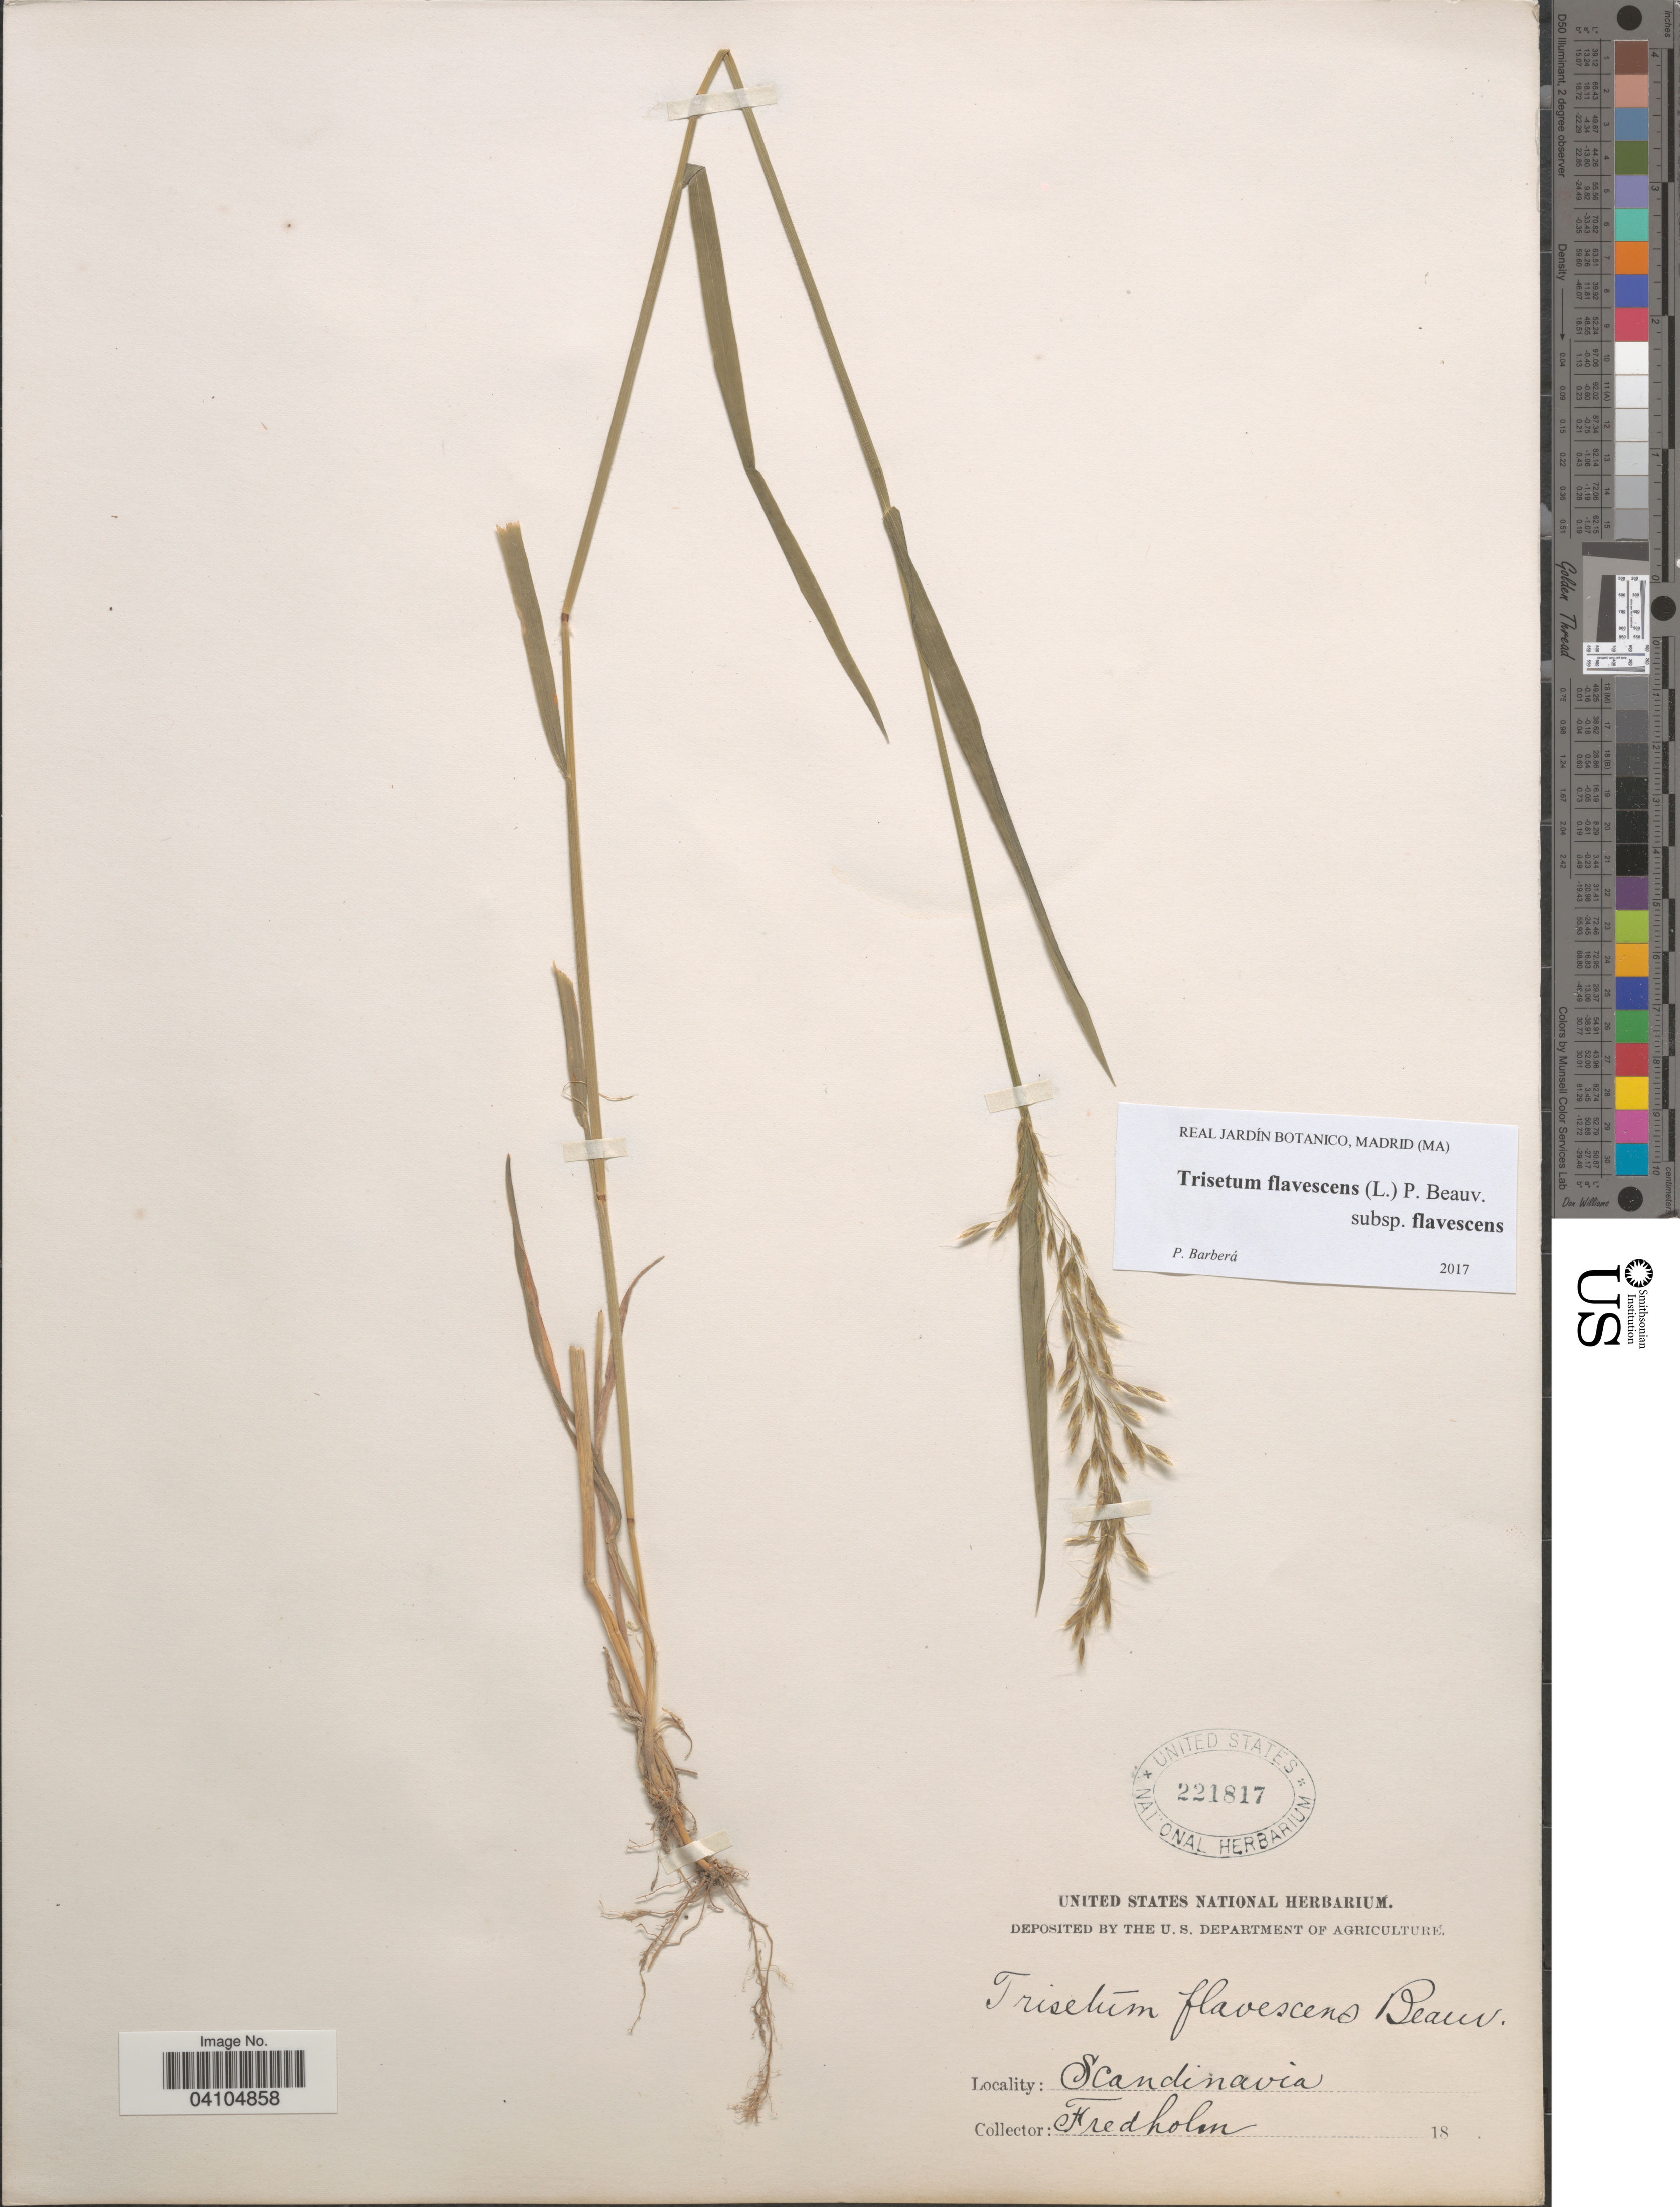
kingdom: Plantae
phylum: Tracheophyta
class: Liliopsida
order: Poales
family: Poaceae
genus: Trisetum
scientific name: Trisetum flavescens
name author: (L.) P. Beauv.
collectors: Fredholm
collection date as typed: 18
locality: Scandinavia.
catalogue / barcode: US 221817